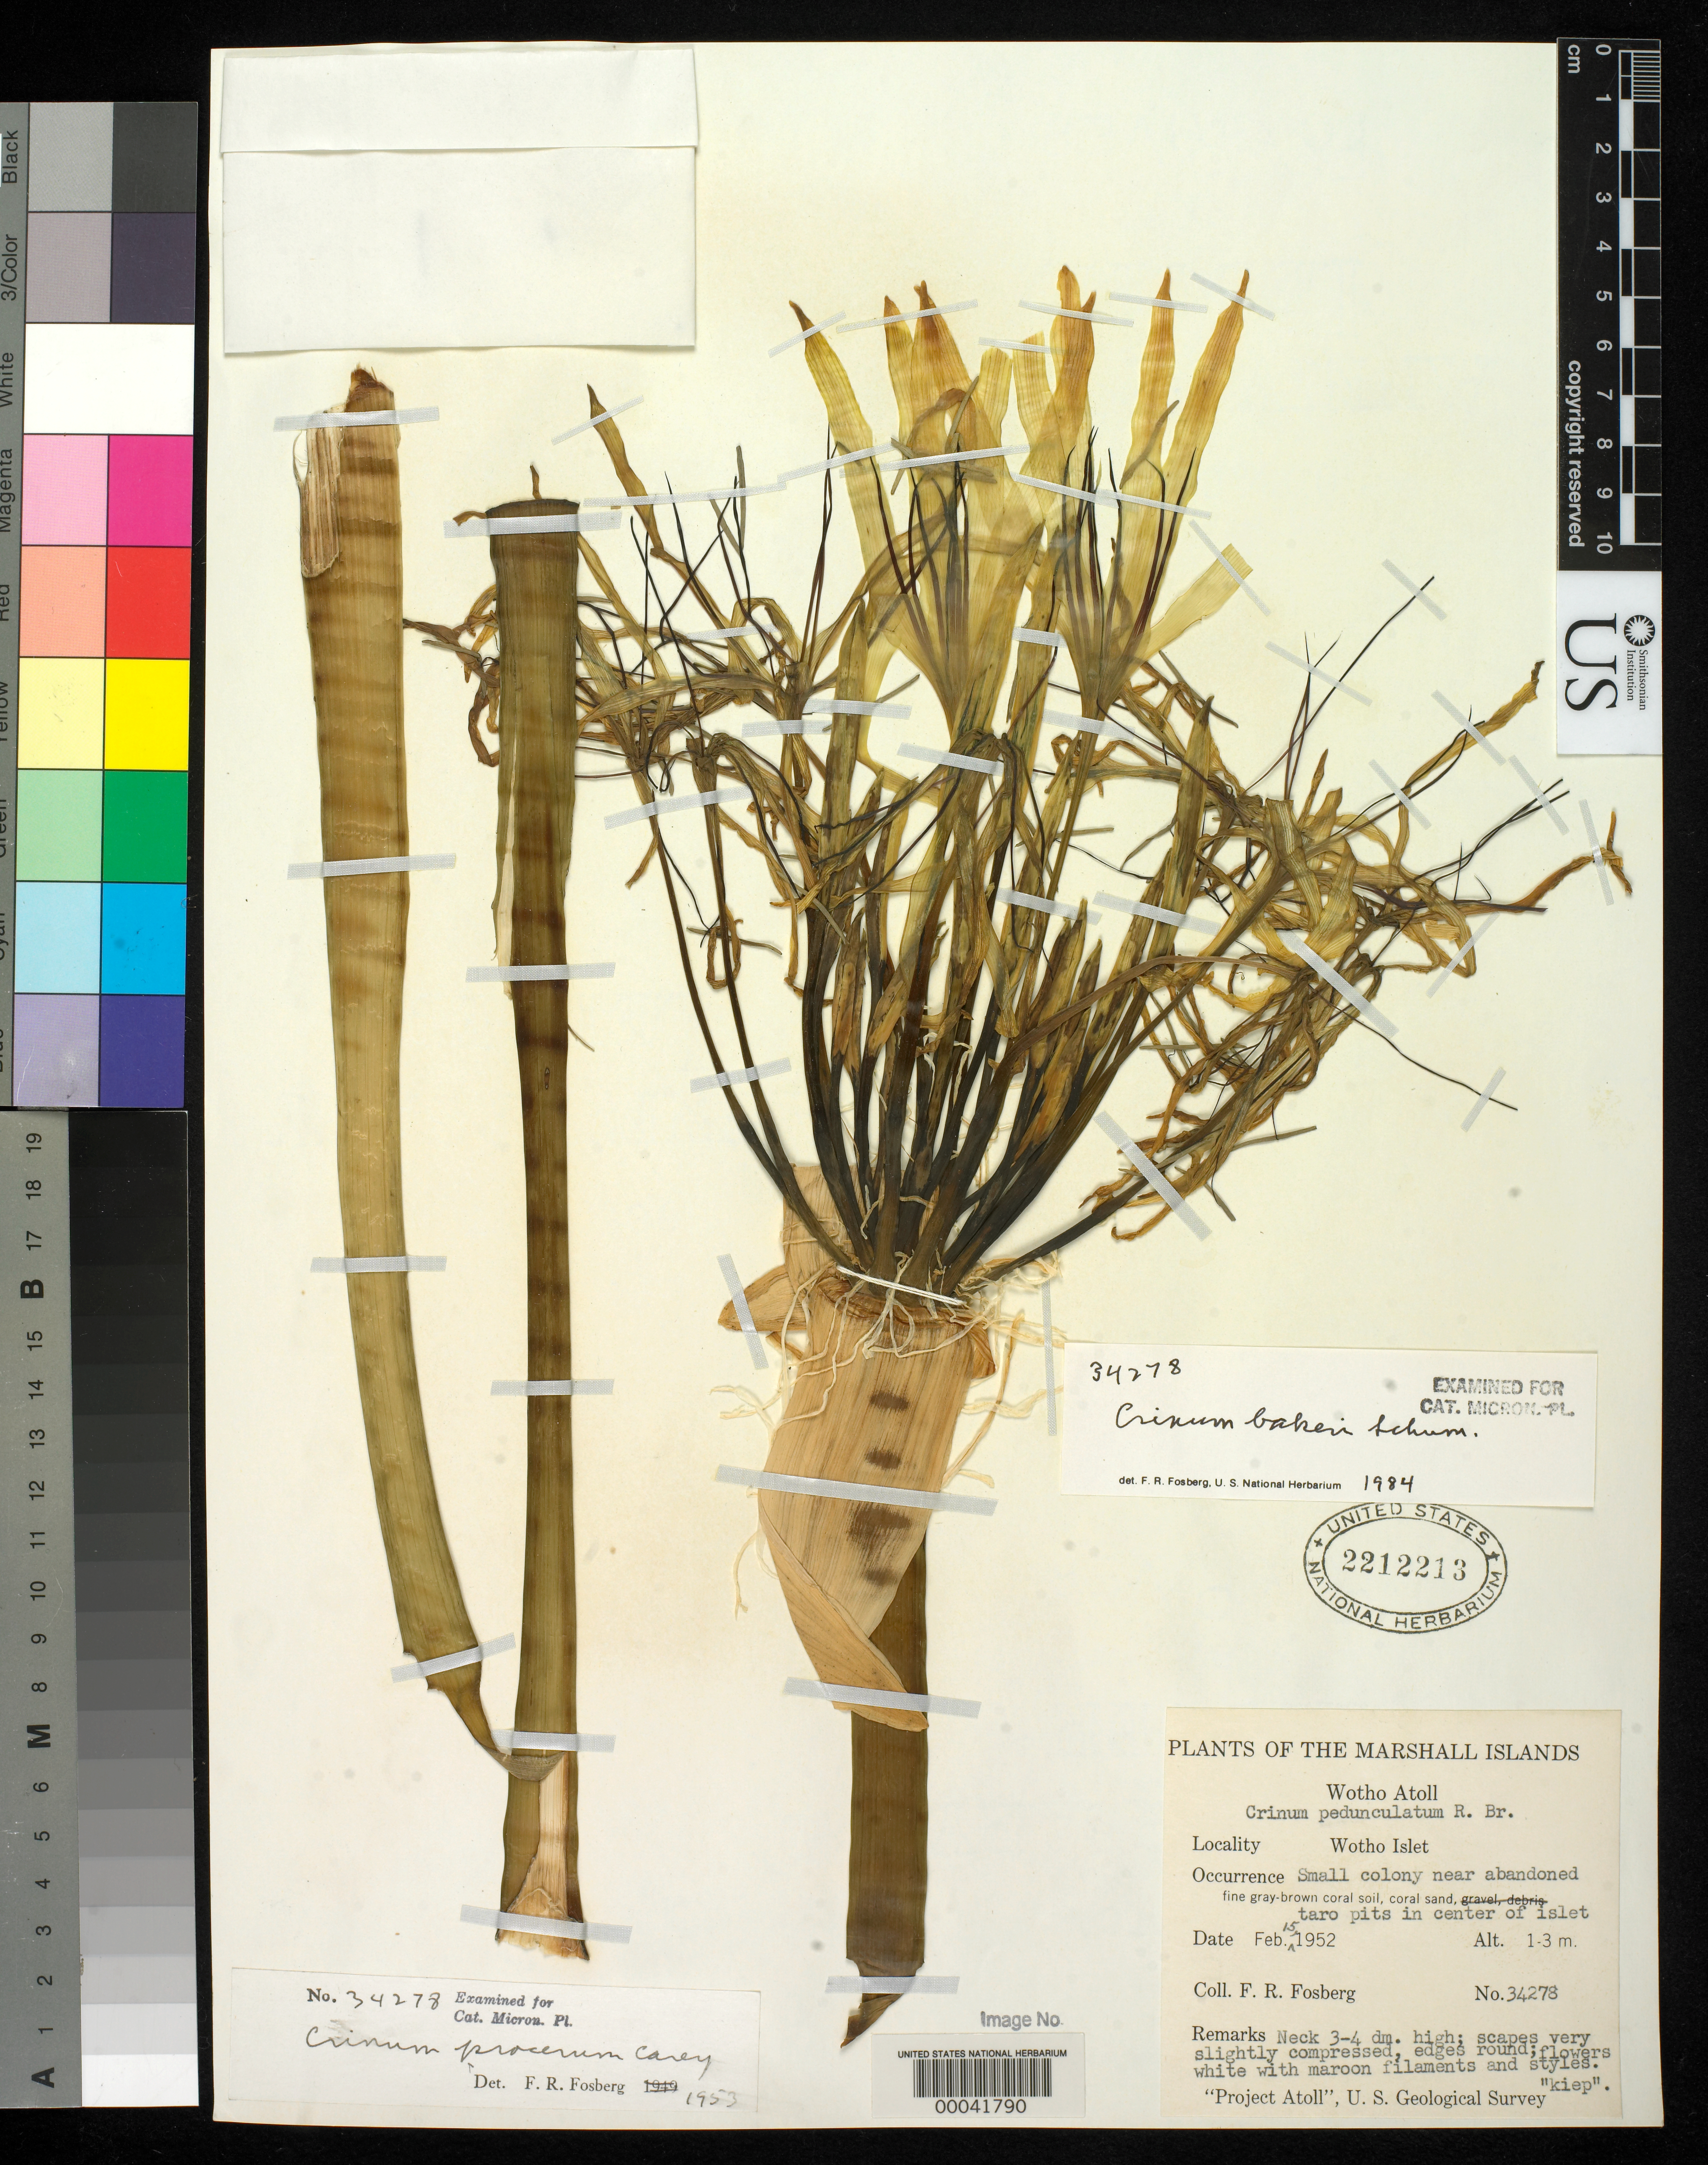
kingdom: Plantae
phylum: Tracheophyta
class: Liliopsida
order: Asparagales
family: Amaryllidaceae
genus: Crinum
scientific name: Crinum bakeri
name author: K. Schum.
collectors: F. R. Fosberg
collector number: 34278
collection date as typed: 15 Feb 1952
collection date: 1952-02-15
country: Marshall Islands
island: Wotho Atoll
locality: Wotho Islet.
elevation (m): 1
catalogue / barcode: US 2212213